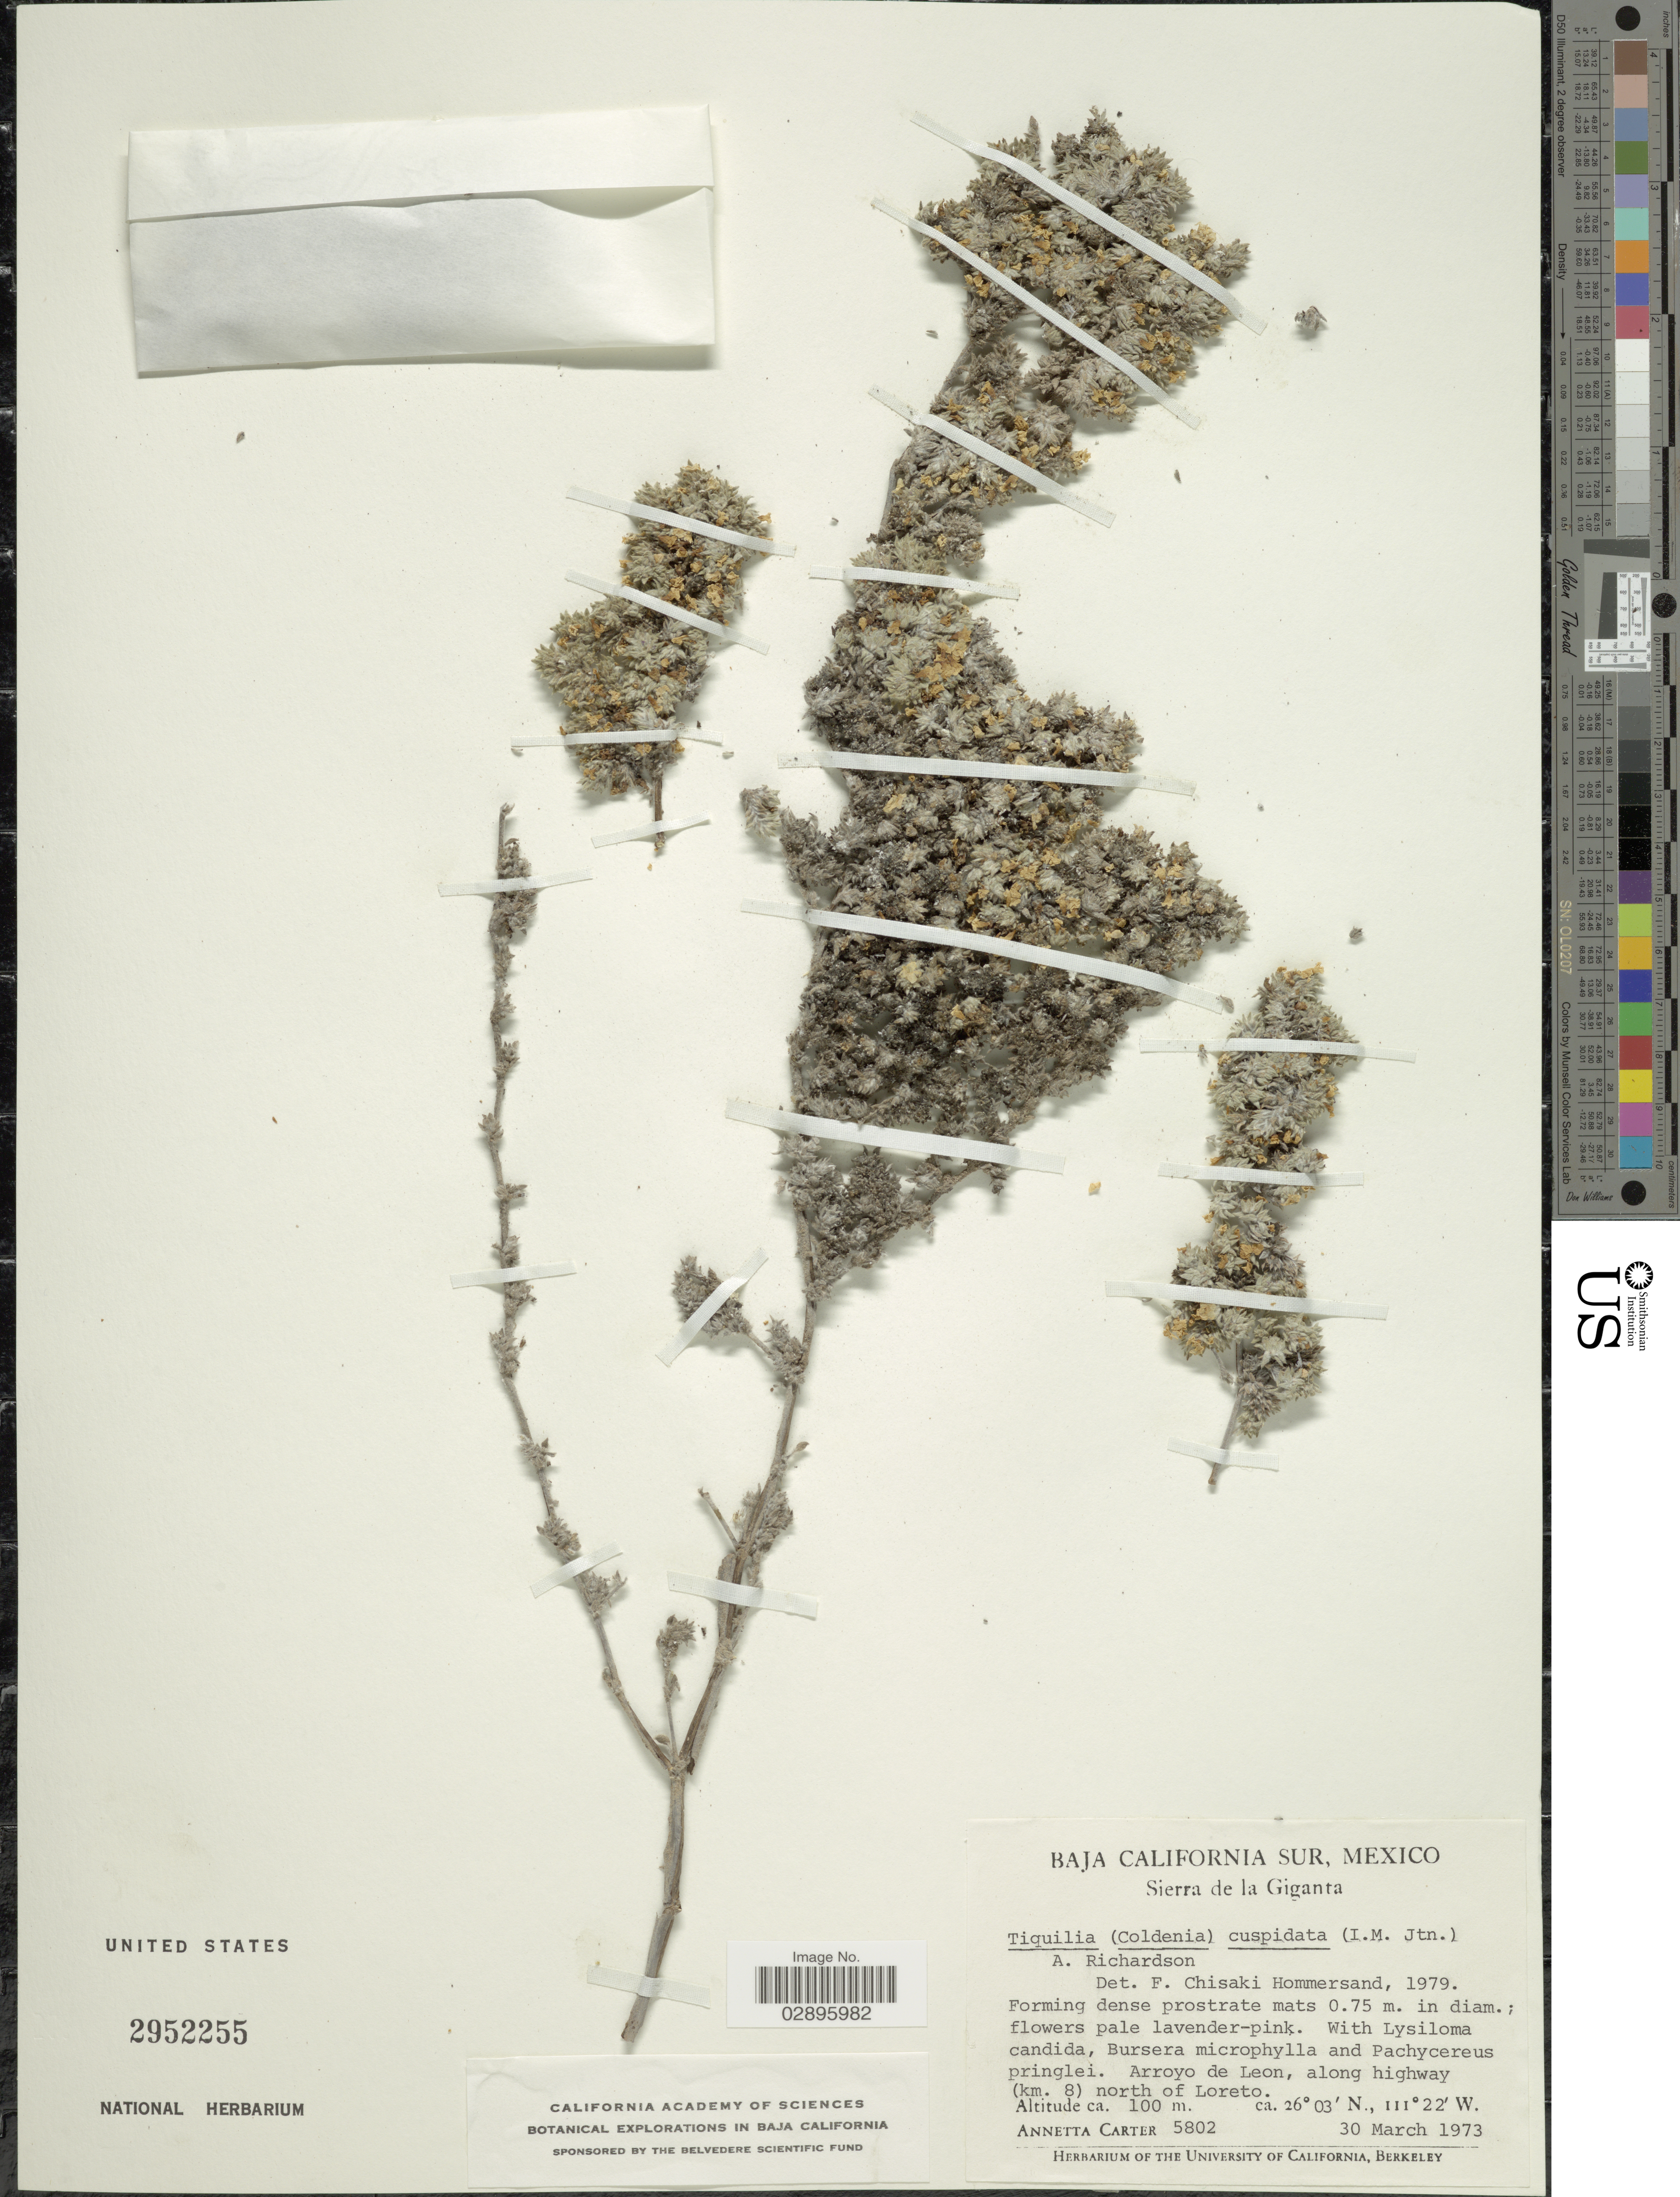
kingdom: Plantae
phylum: Tracheophyta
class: Magnoliopsida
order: Boraginales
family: Ehretiaceae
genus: Tiquilia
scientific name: Tiquilia cuspidata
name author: (I.M. Johnst.) A.T. Richardson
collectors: A. Carter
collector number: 5802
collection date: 1973-03-30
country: Mexico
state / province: Baja California Sur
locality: Sierra de la Giganta. Arroyo de Leon, along highway (km. 8) north of Loreto.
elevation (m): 100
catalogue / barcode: US 2952255